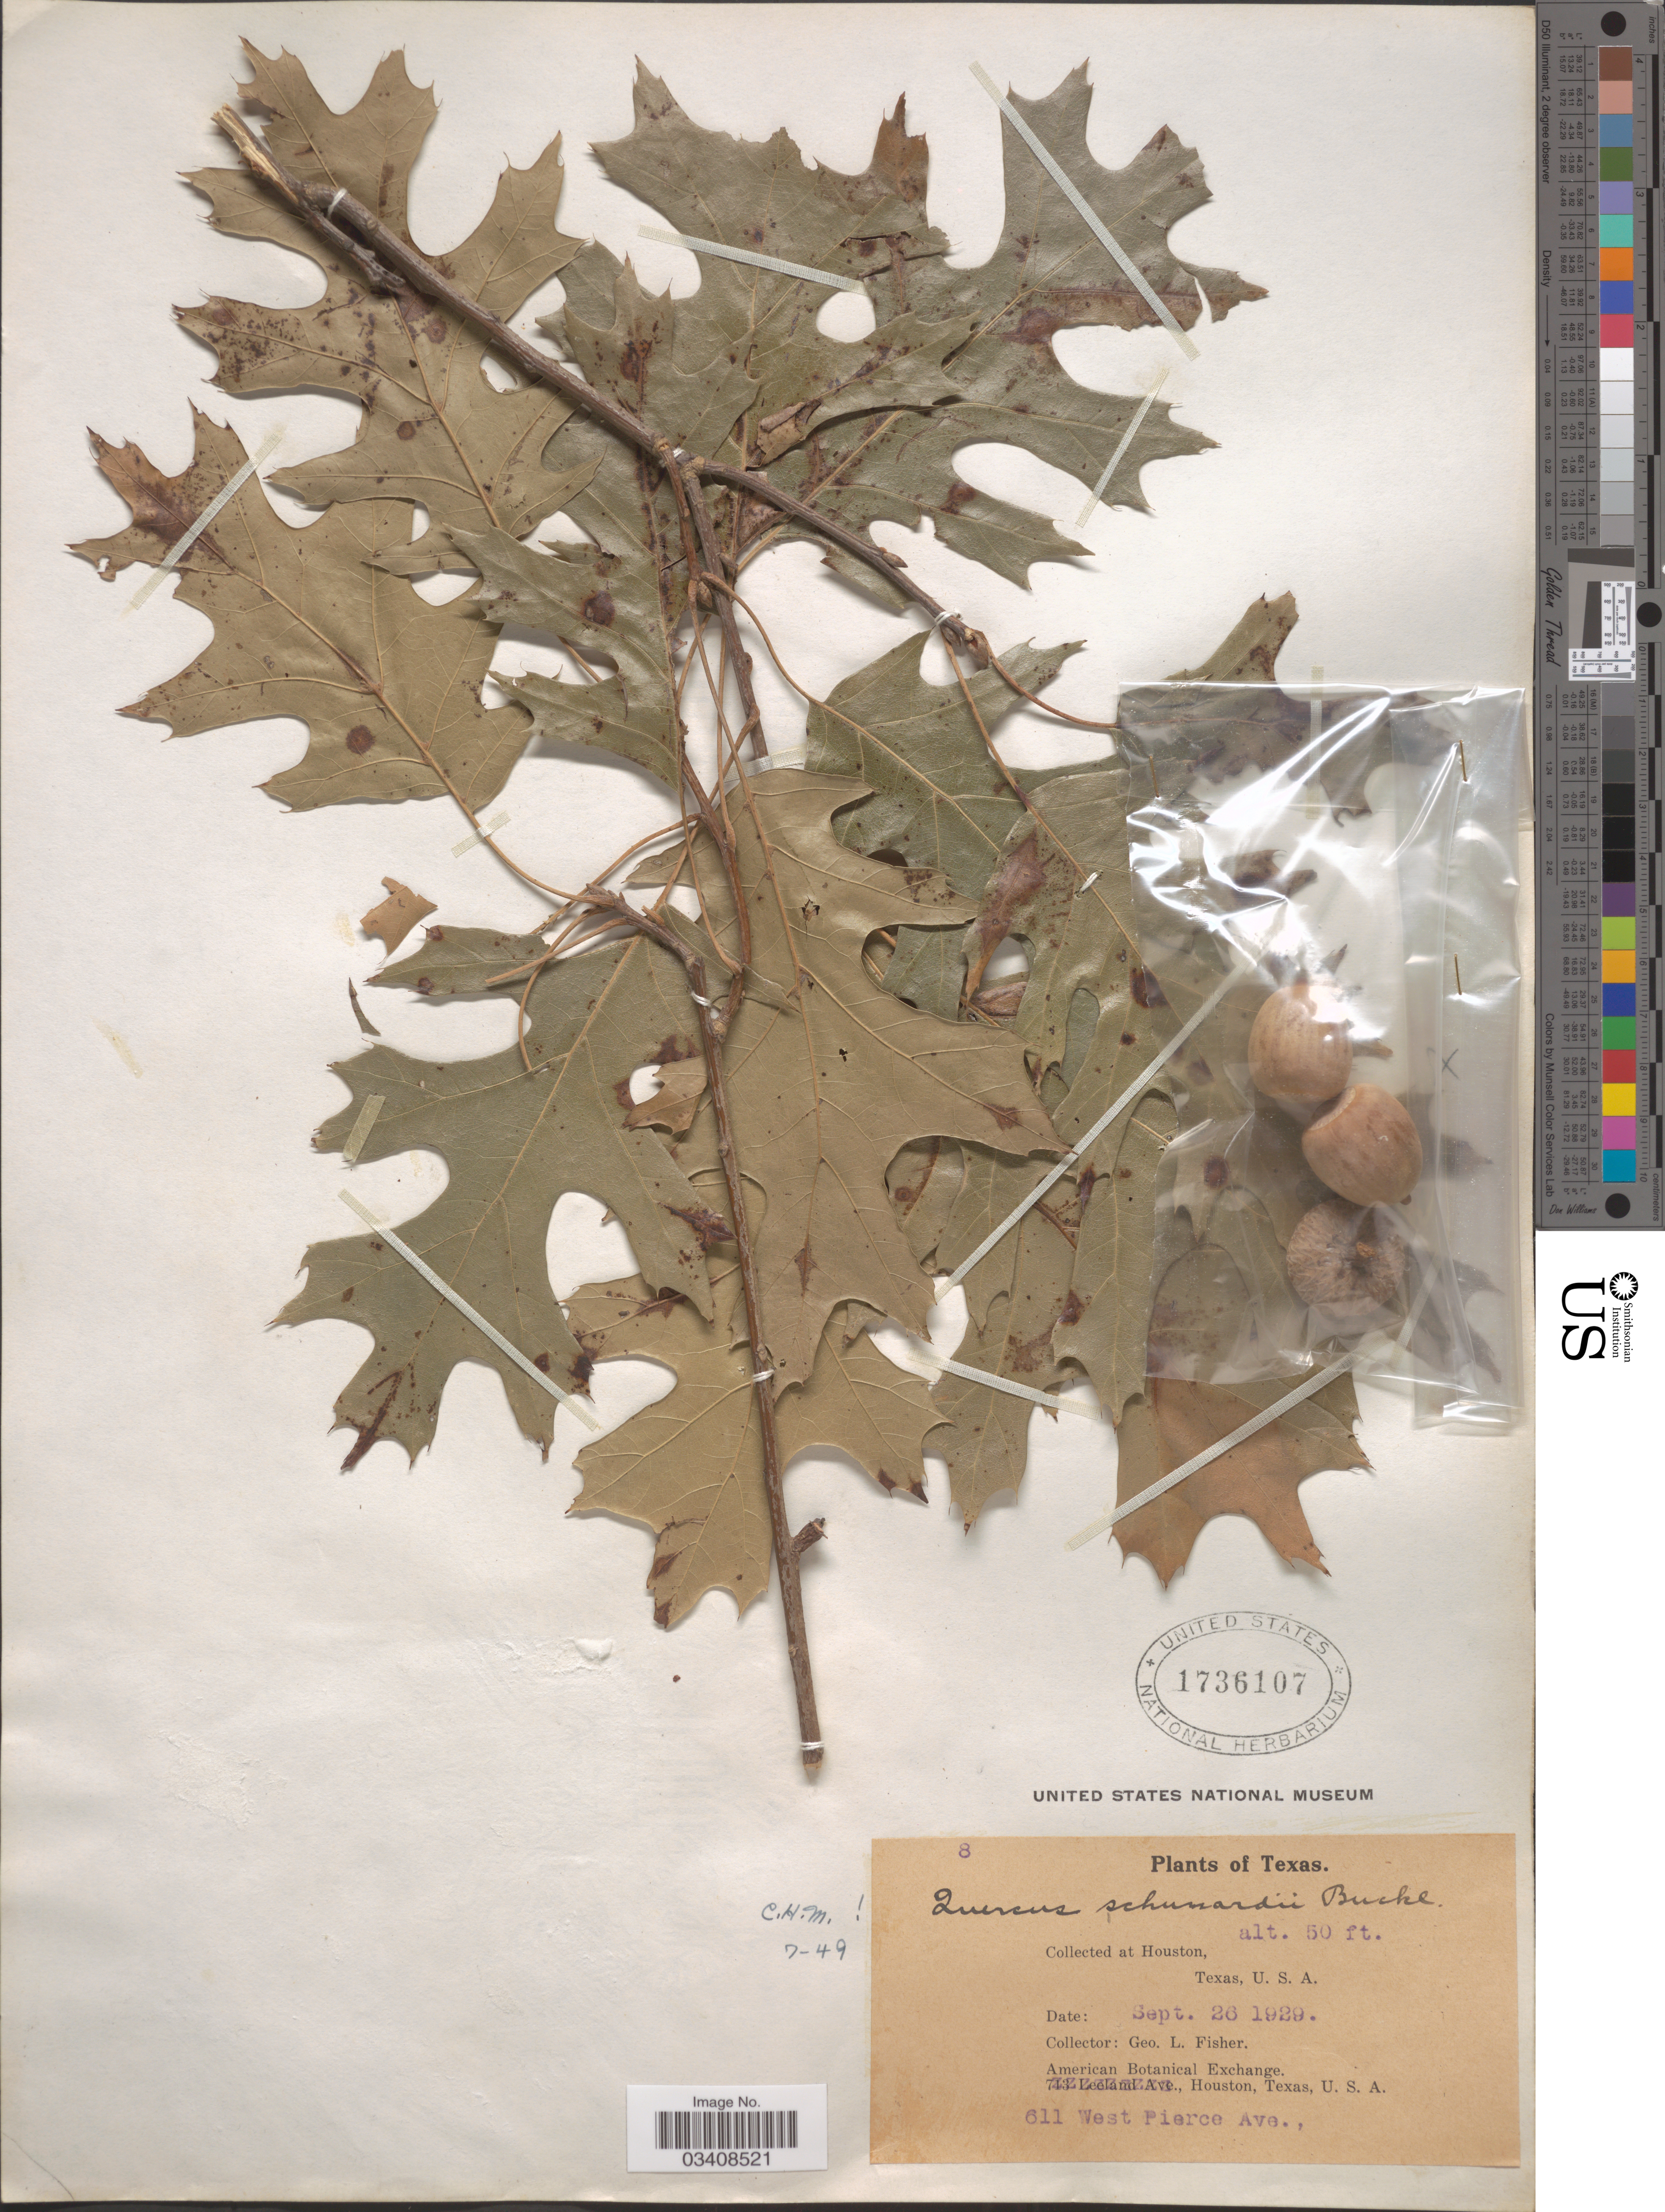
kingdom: Plantae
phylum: Tracheophyta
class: Magnoliopsida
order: Fagales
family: Fagaceae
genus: Quercus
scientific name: Quercus shumardii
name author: Buckley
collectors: G. L. Fisher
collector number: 8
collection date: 1929-09-26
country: United States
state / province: Texas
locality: Houston.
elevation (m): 15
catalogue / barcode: US 1736107